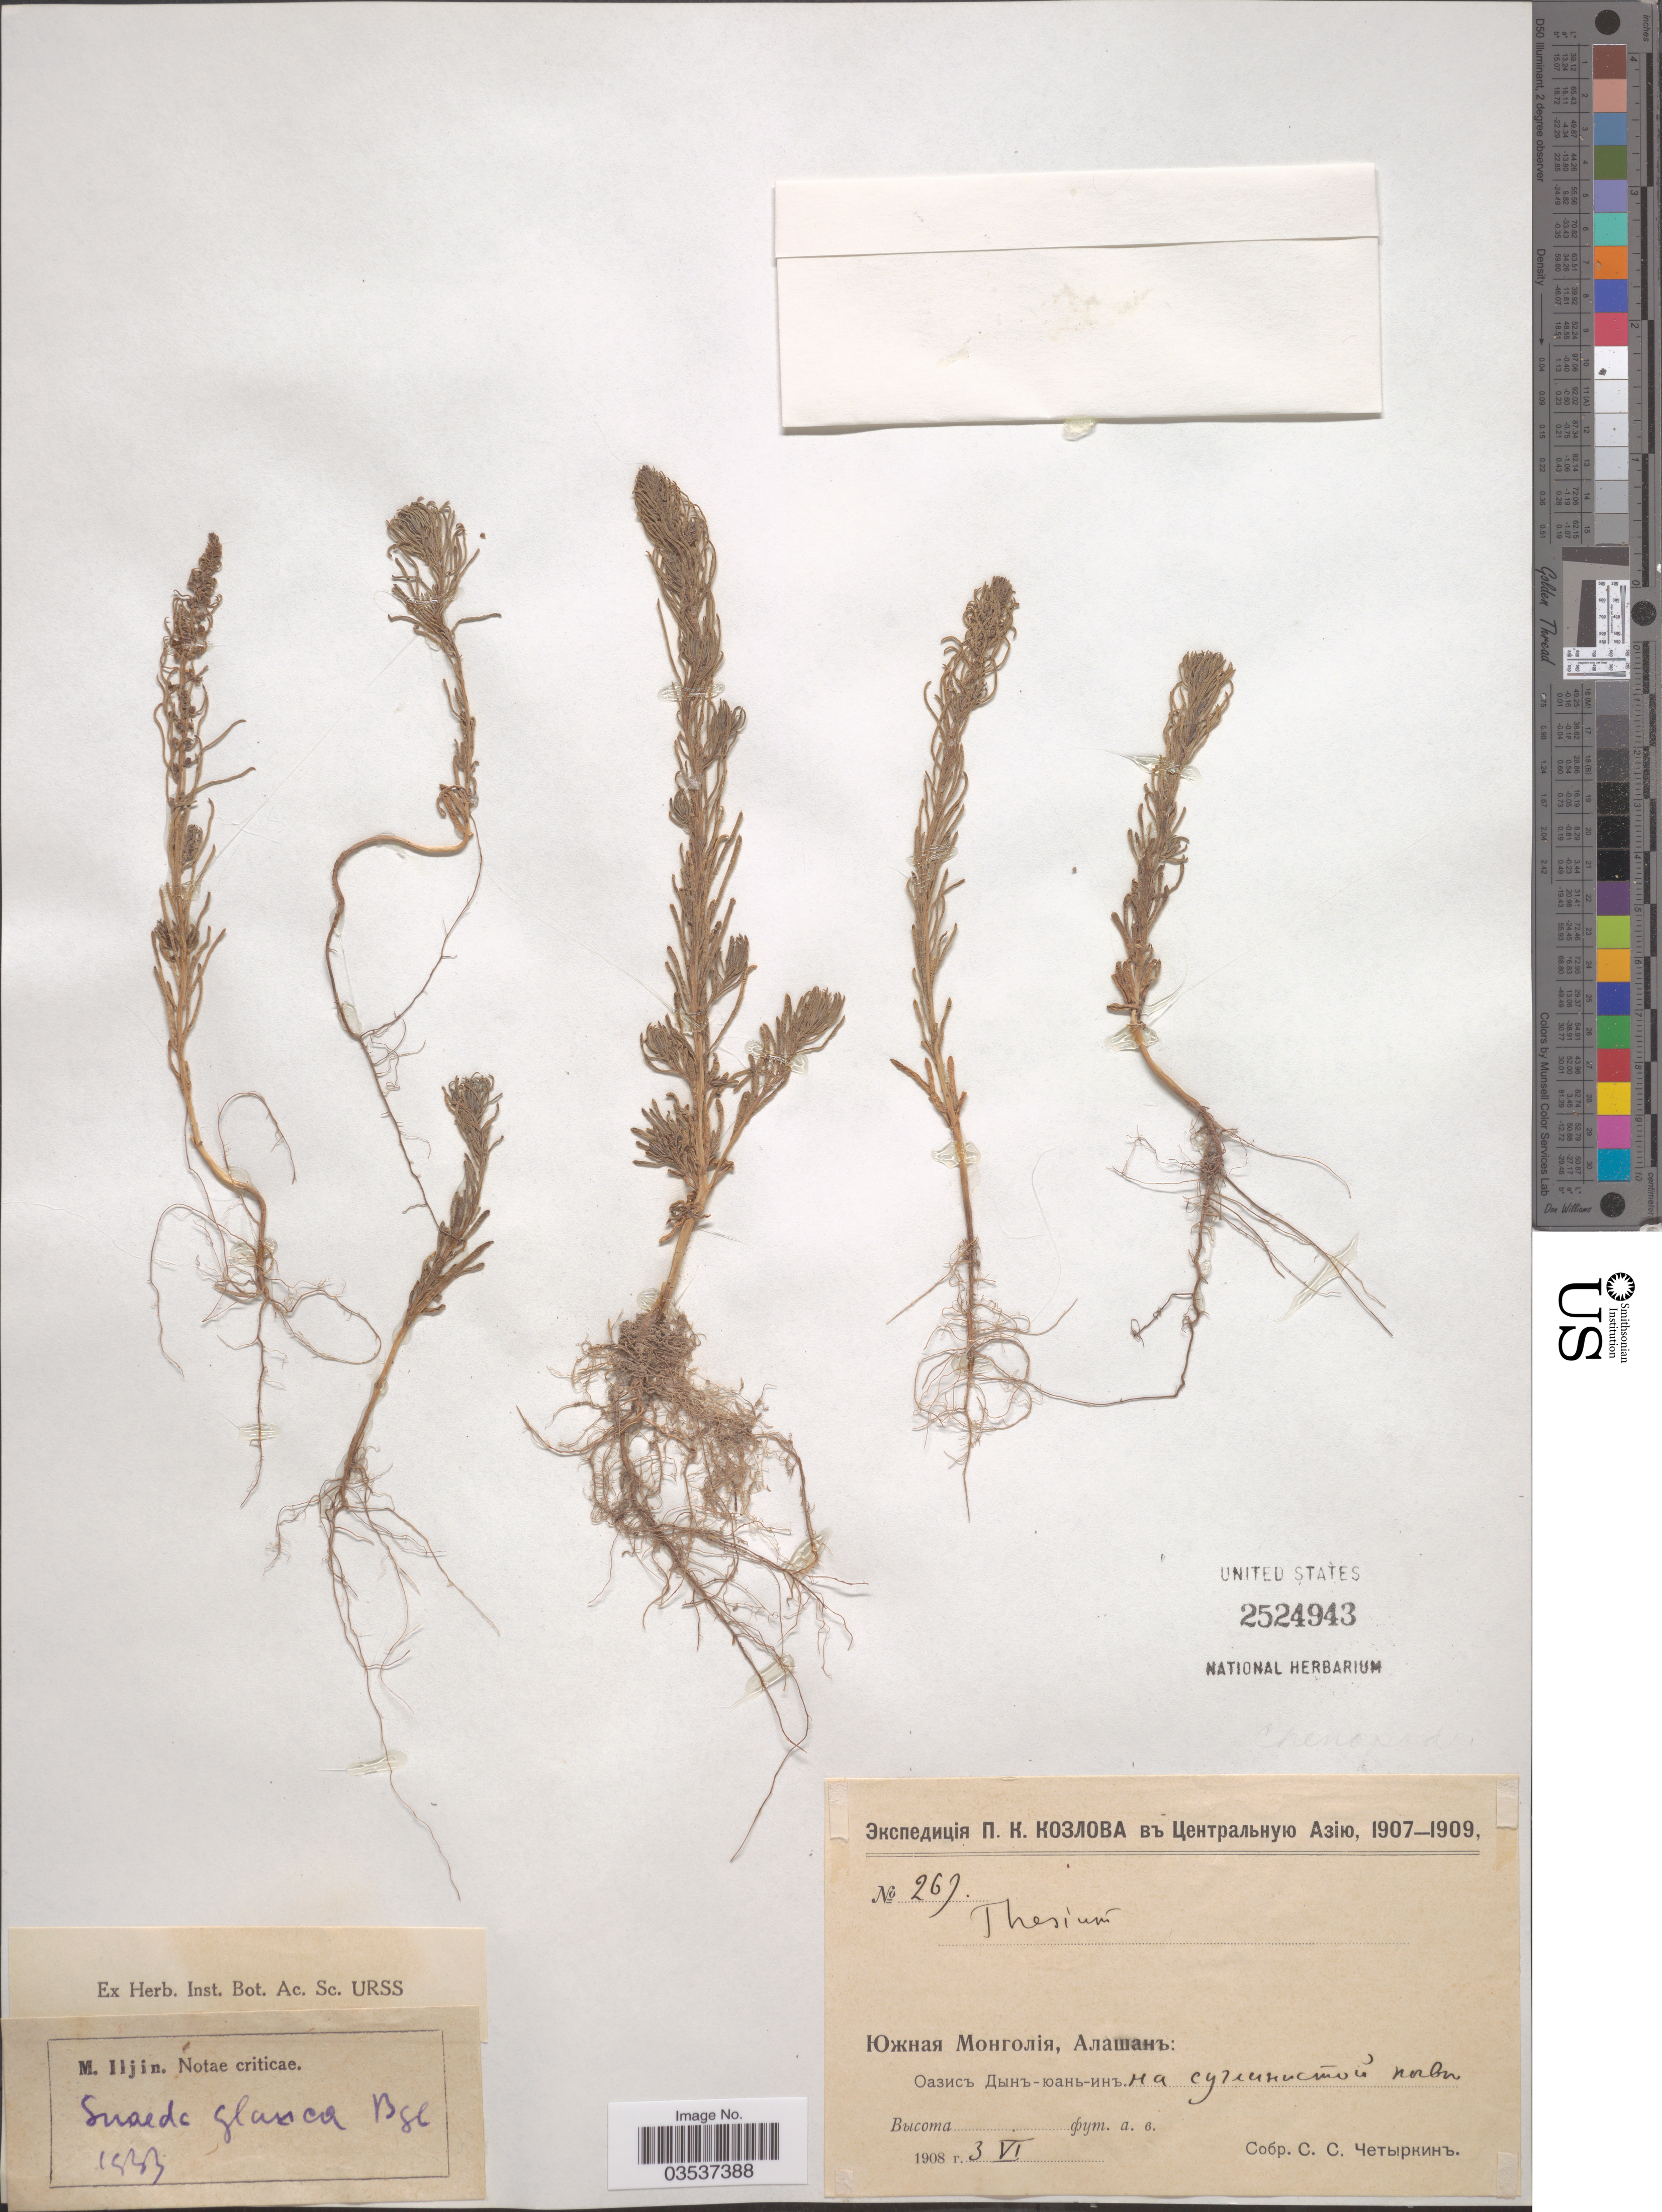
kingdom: Plantae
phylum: Tracheophyta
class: Magnoliopsida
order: Caryophyllales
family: Amaranthaceae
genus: Suaeda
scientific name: Suaeda glauca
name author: (Bunge) Bunge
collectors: S. Chetyrkin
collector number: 267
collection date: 1908-06-03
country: China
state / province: Nei Monggol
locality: Alashan.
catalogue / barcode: US 2524943